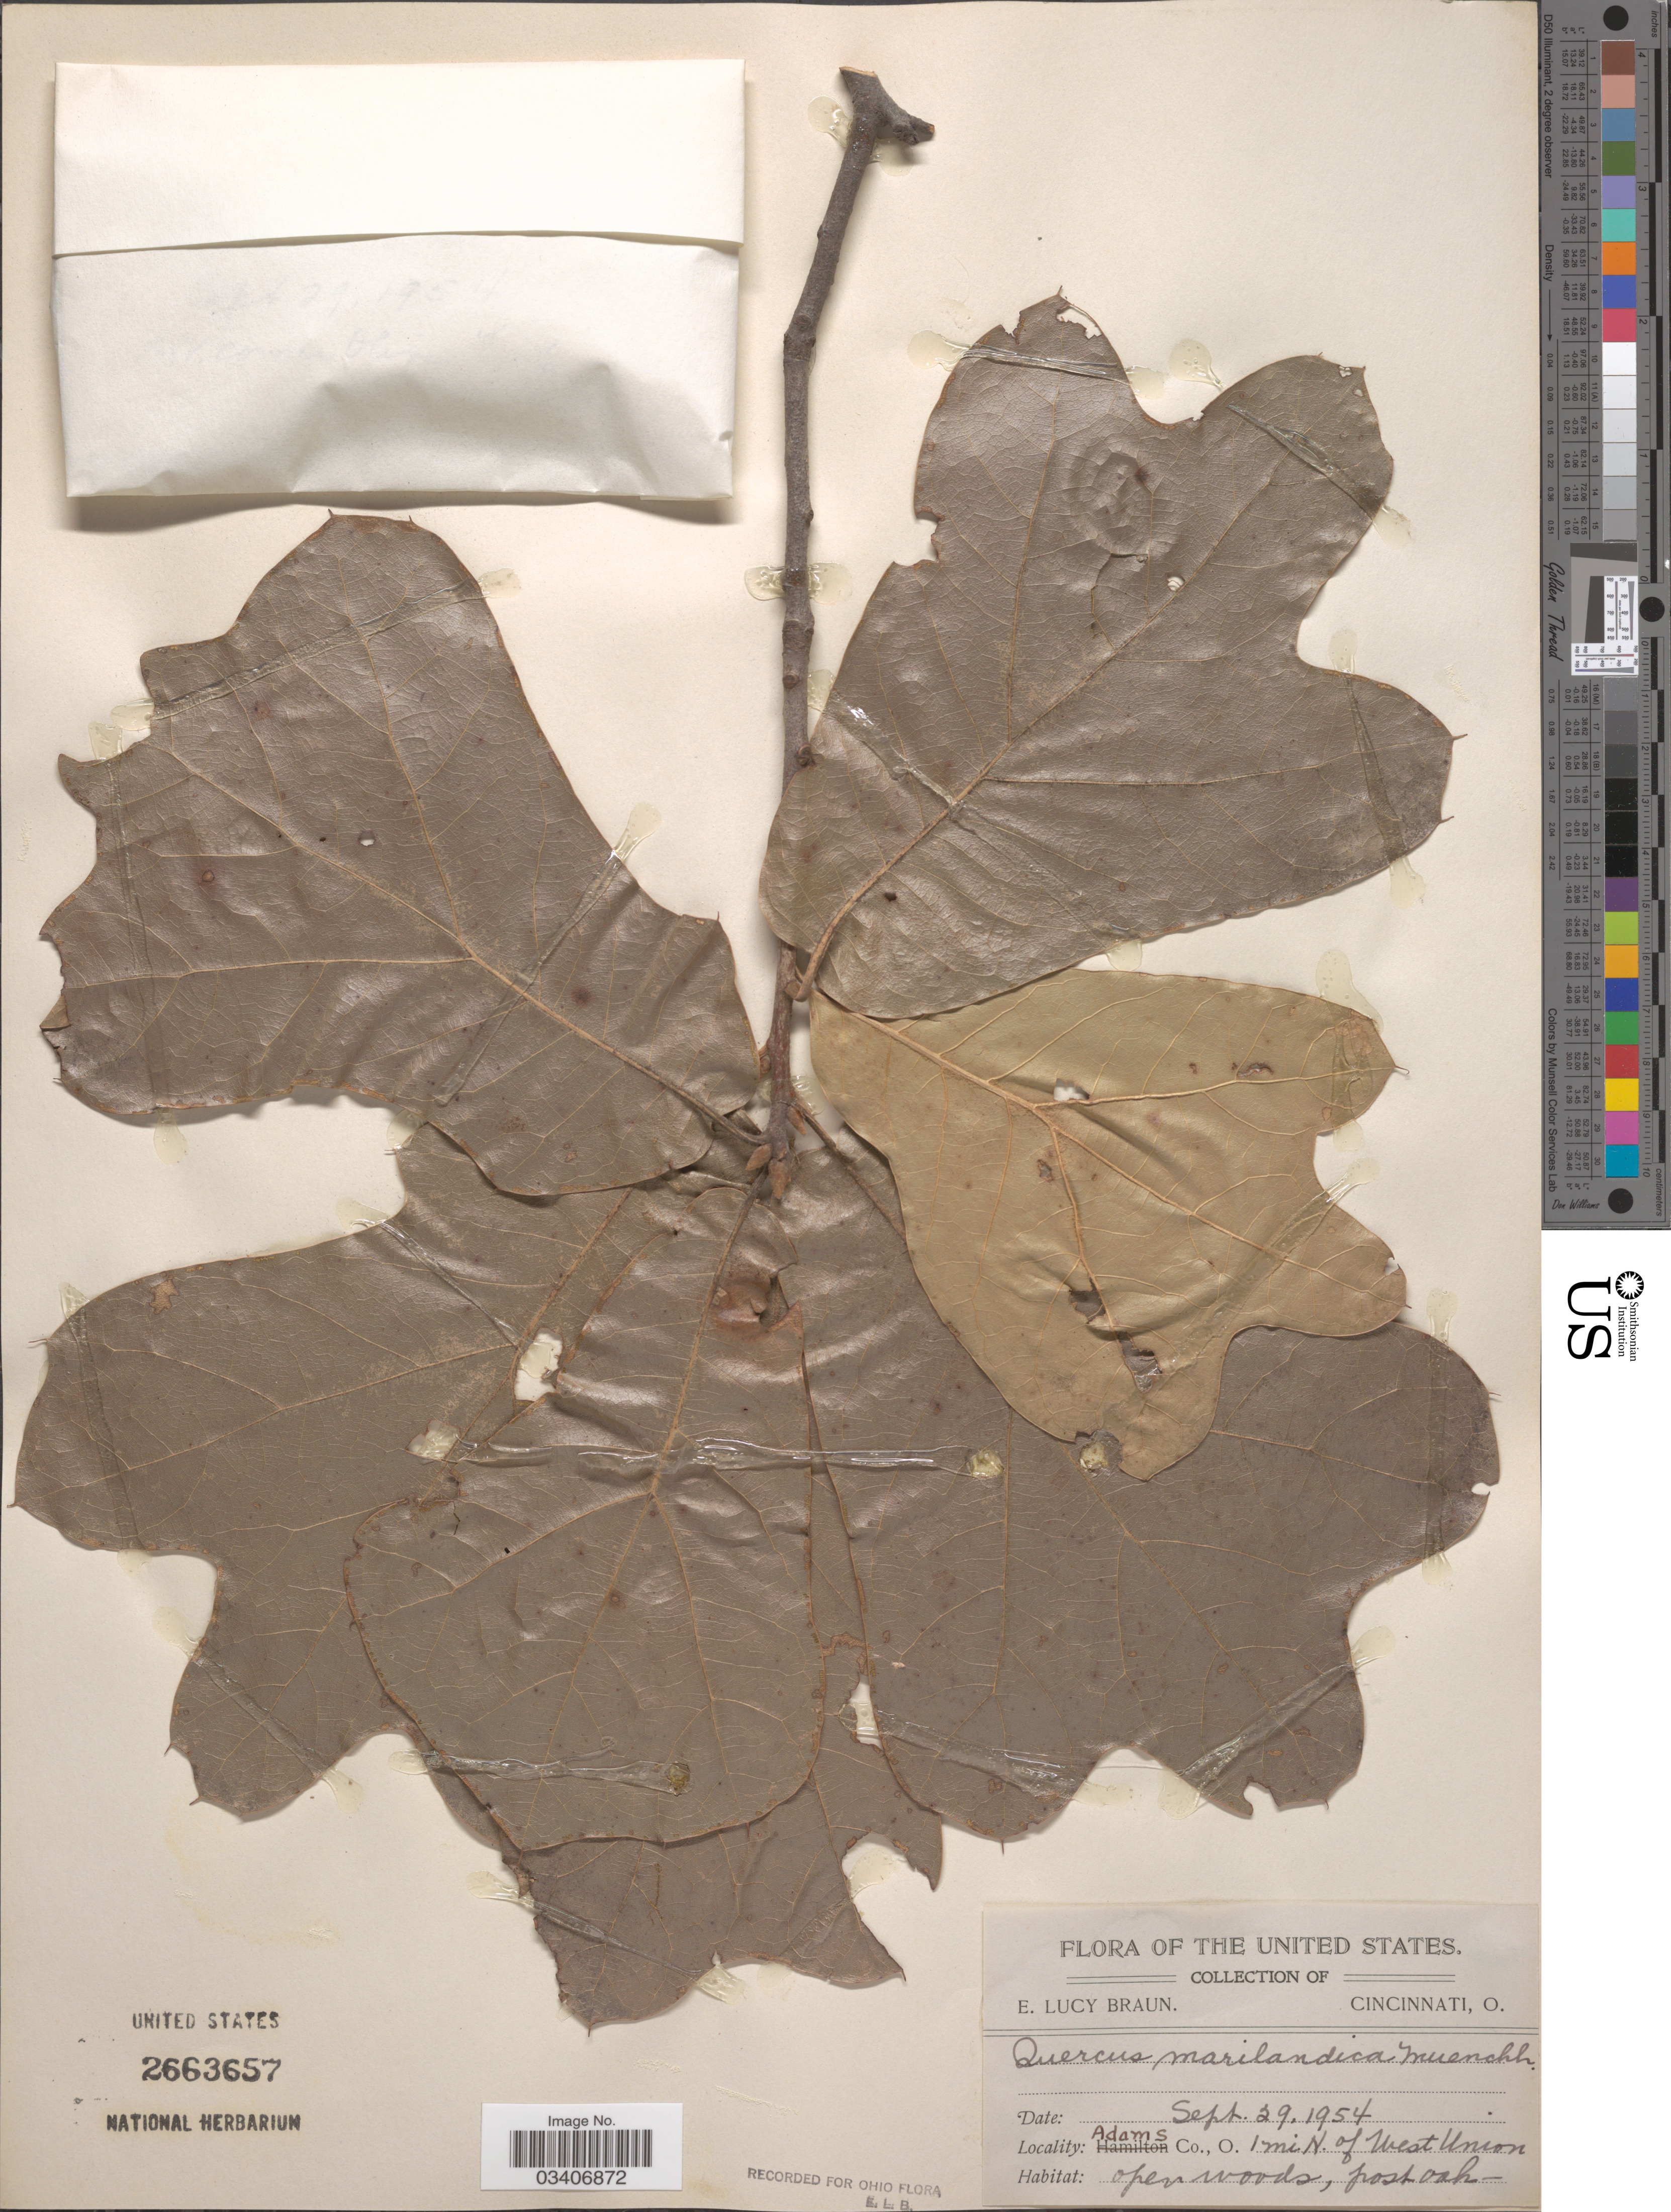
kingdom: Plantae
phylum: Tracheophyta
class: Magnoliopsida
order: Fagales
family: Fagaceae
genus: Quercus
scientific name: Quercus marilandica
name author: (L.) Münchh.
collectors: E. L. Braun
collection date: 1954-09-29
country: United States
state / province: Ohio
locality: Adams Co., 1 mi. N. of West Union.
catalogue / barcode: US 2663657